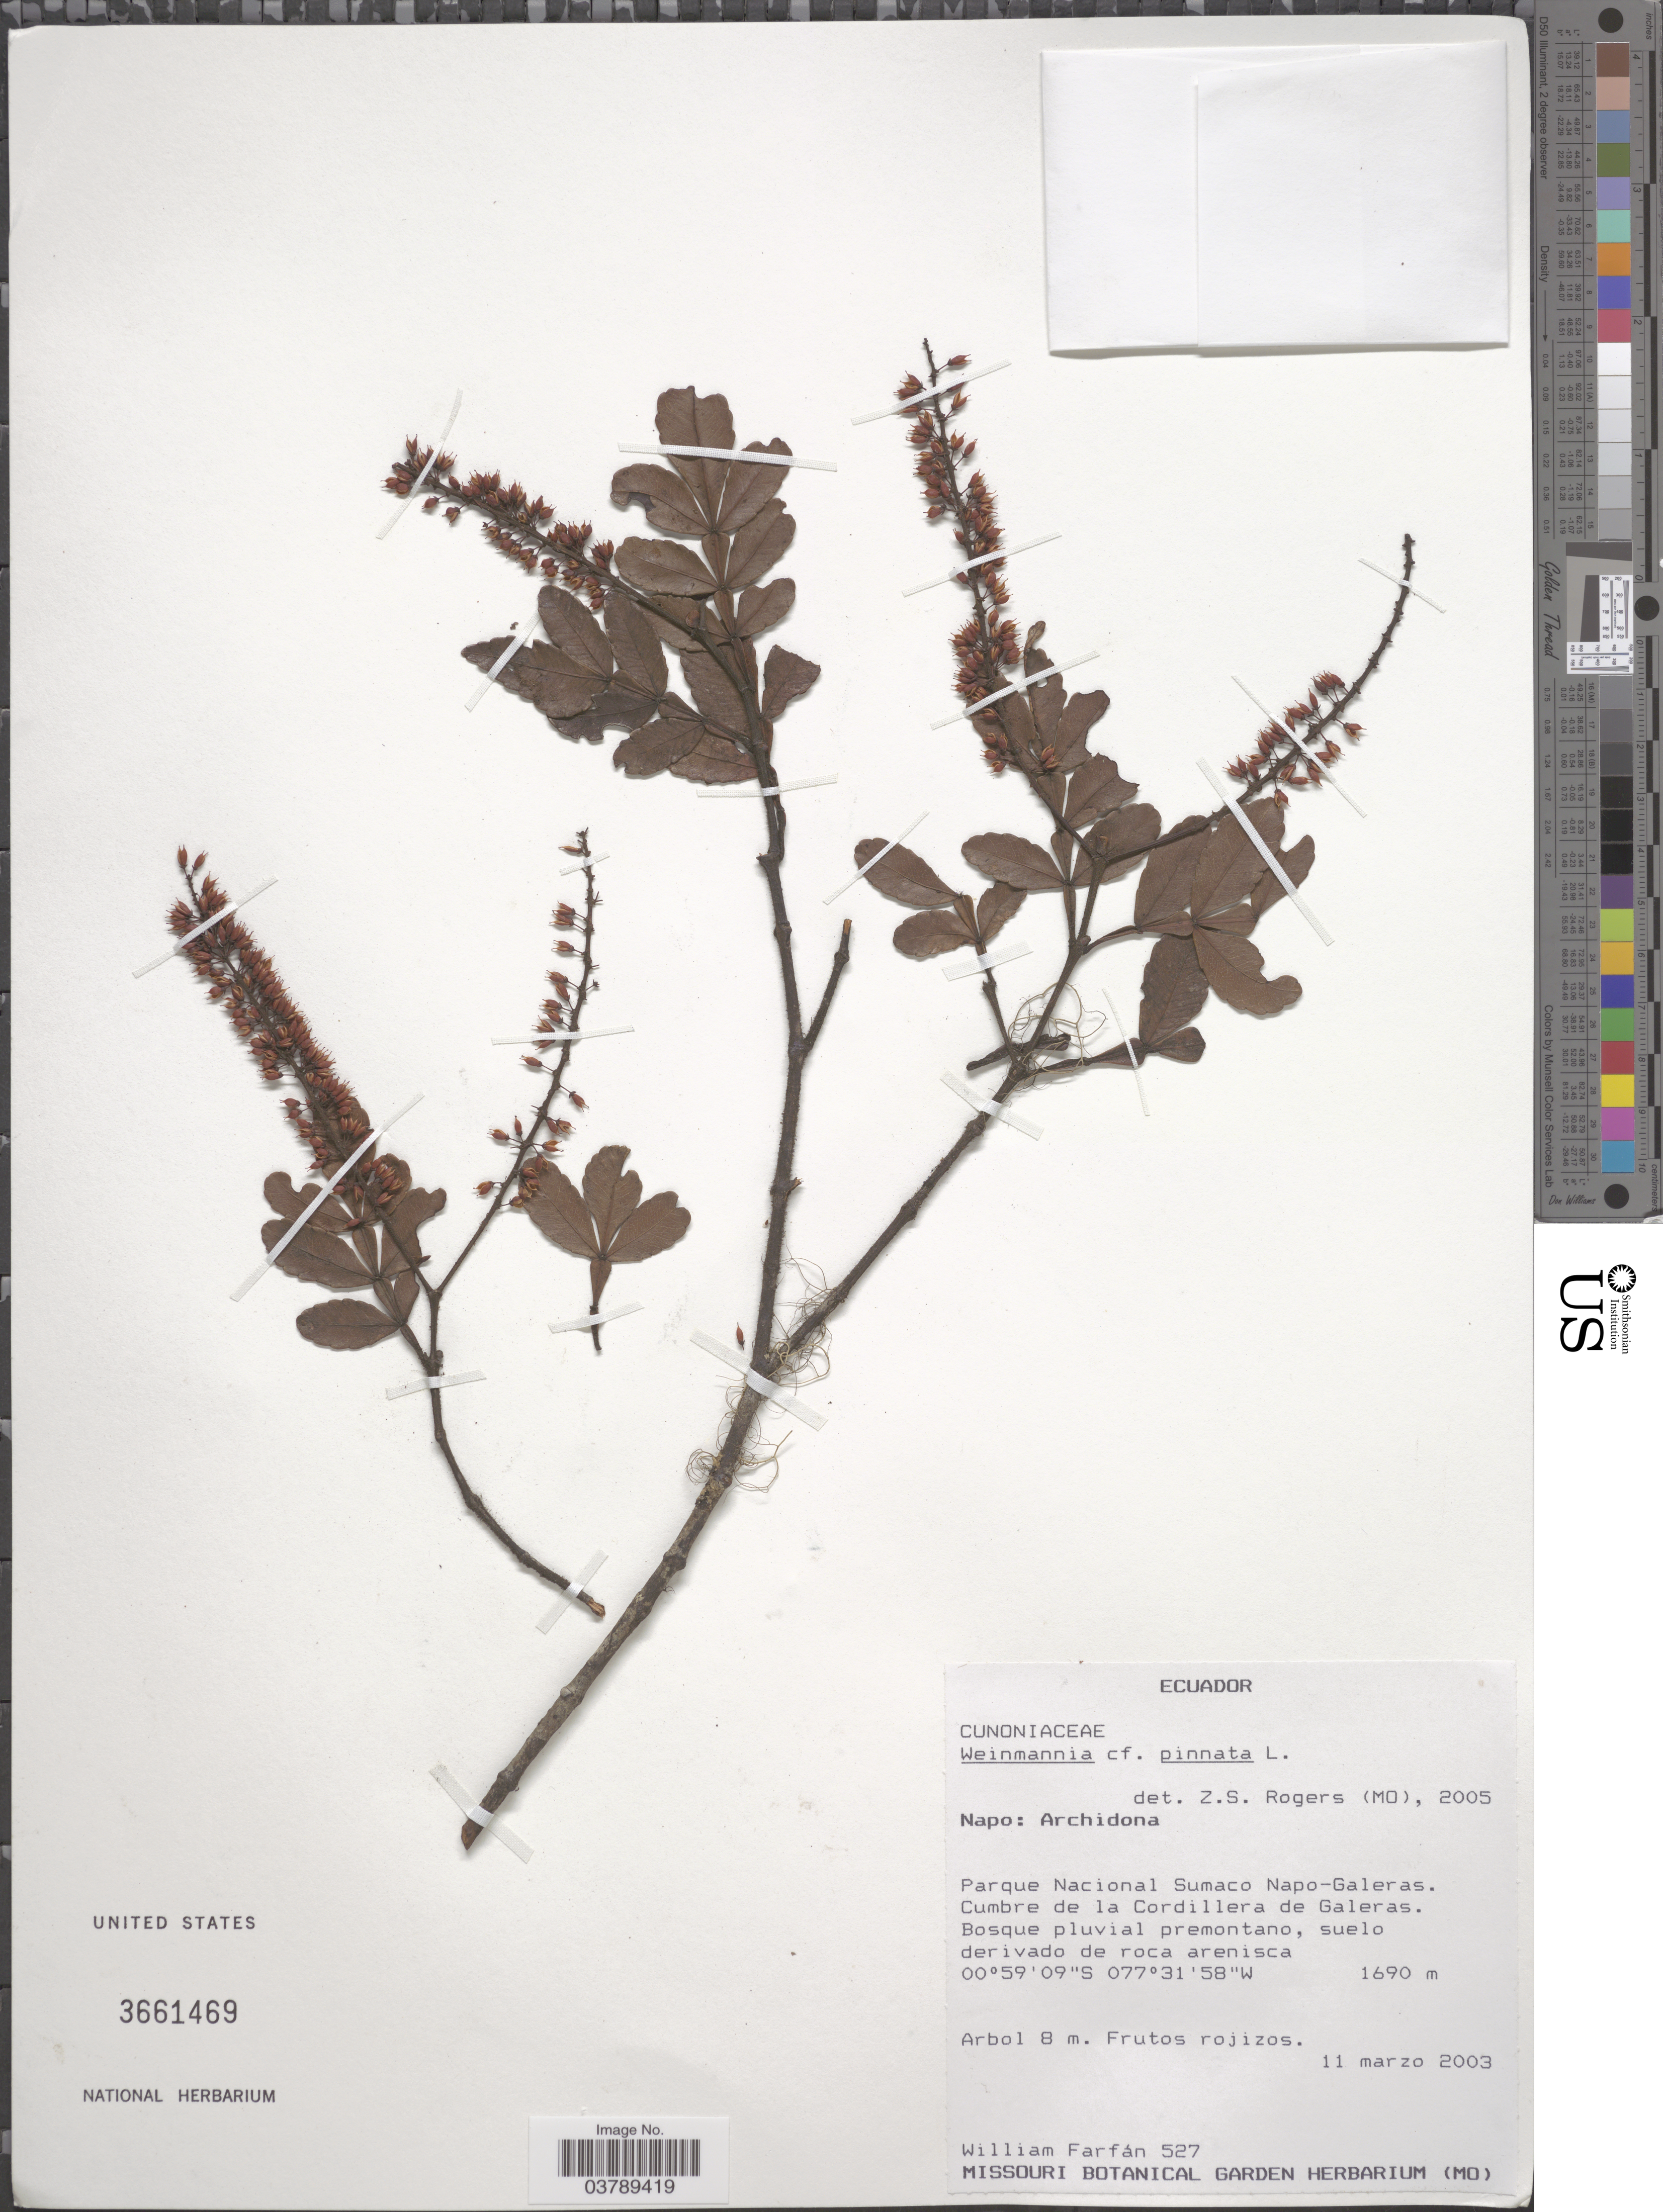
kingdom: Plantae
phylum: Tracheophyta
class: Magnoliopsida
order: Oxalidales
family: Cunoniaceae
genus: Weinmannia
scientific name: Weinmannia pinnata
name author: L.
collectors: W. Farfán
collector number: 527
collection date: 2003-03-11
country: Ecuador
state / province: Napo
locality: Archidona. Parque Nacional Sumaco Napo-Galeras. Cumbre de la Cordillera de Galeras.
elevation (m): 1690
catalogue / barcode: US 3661469